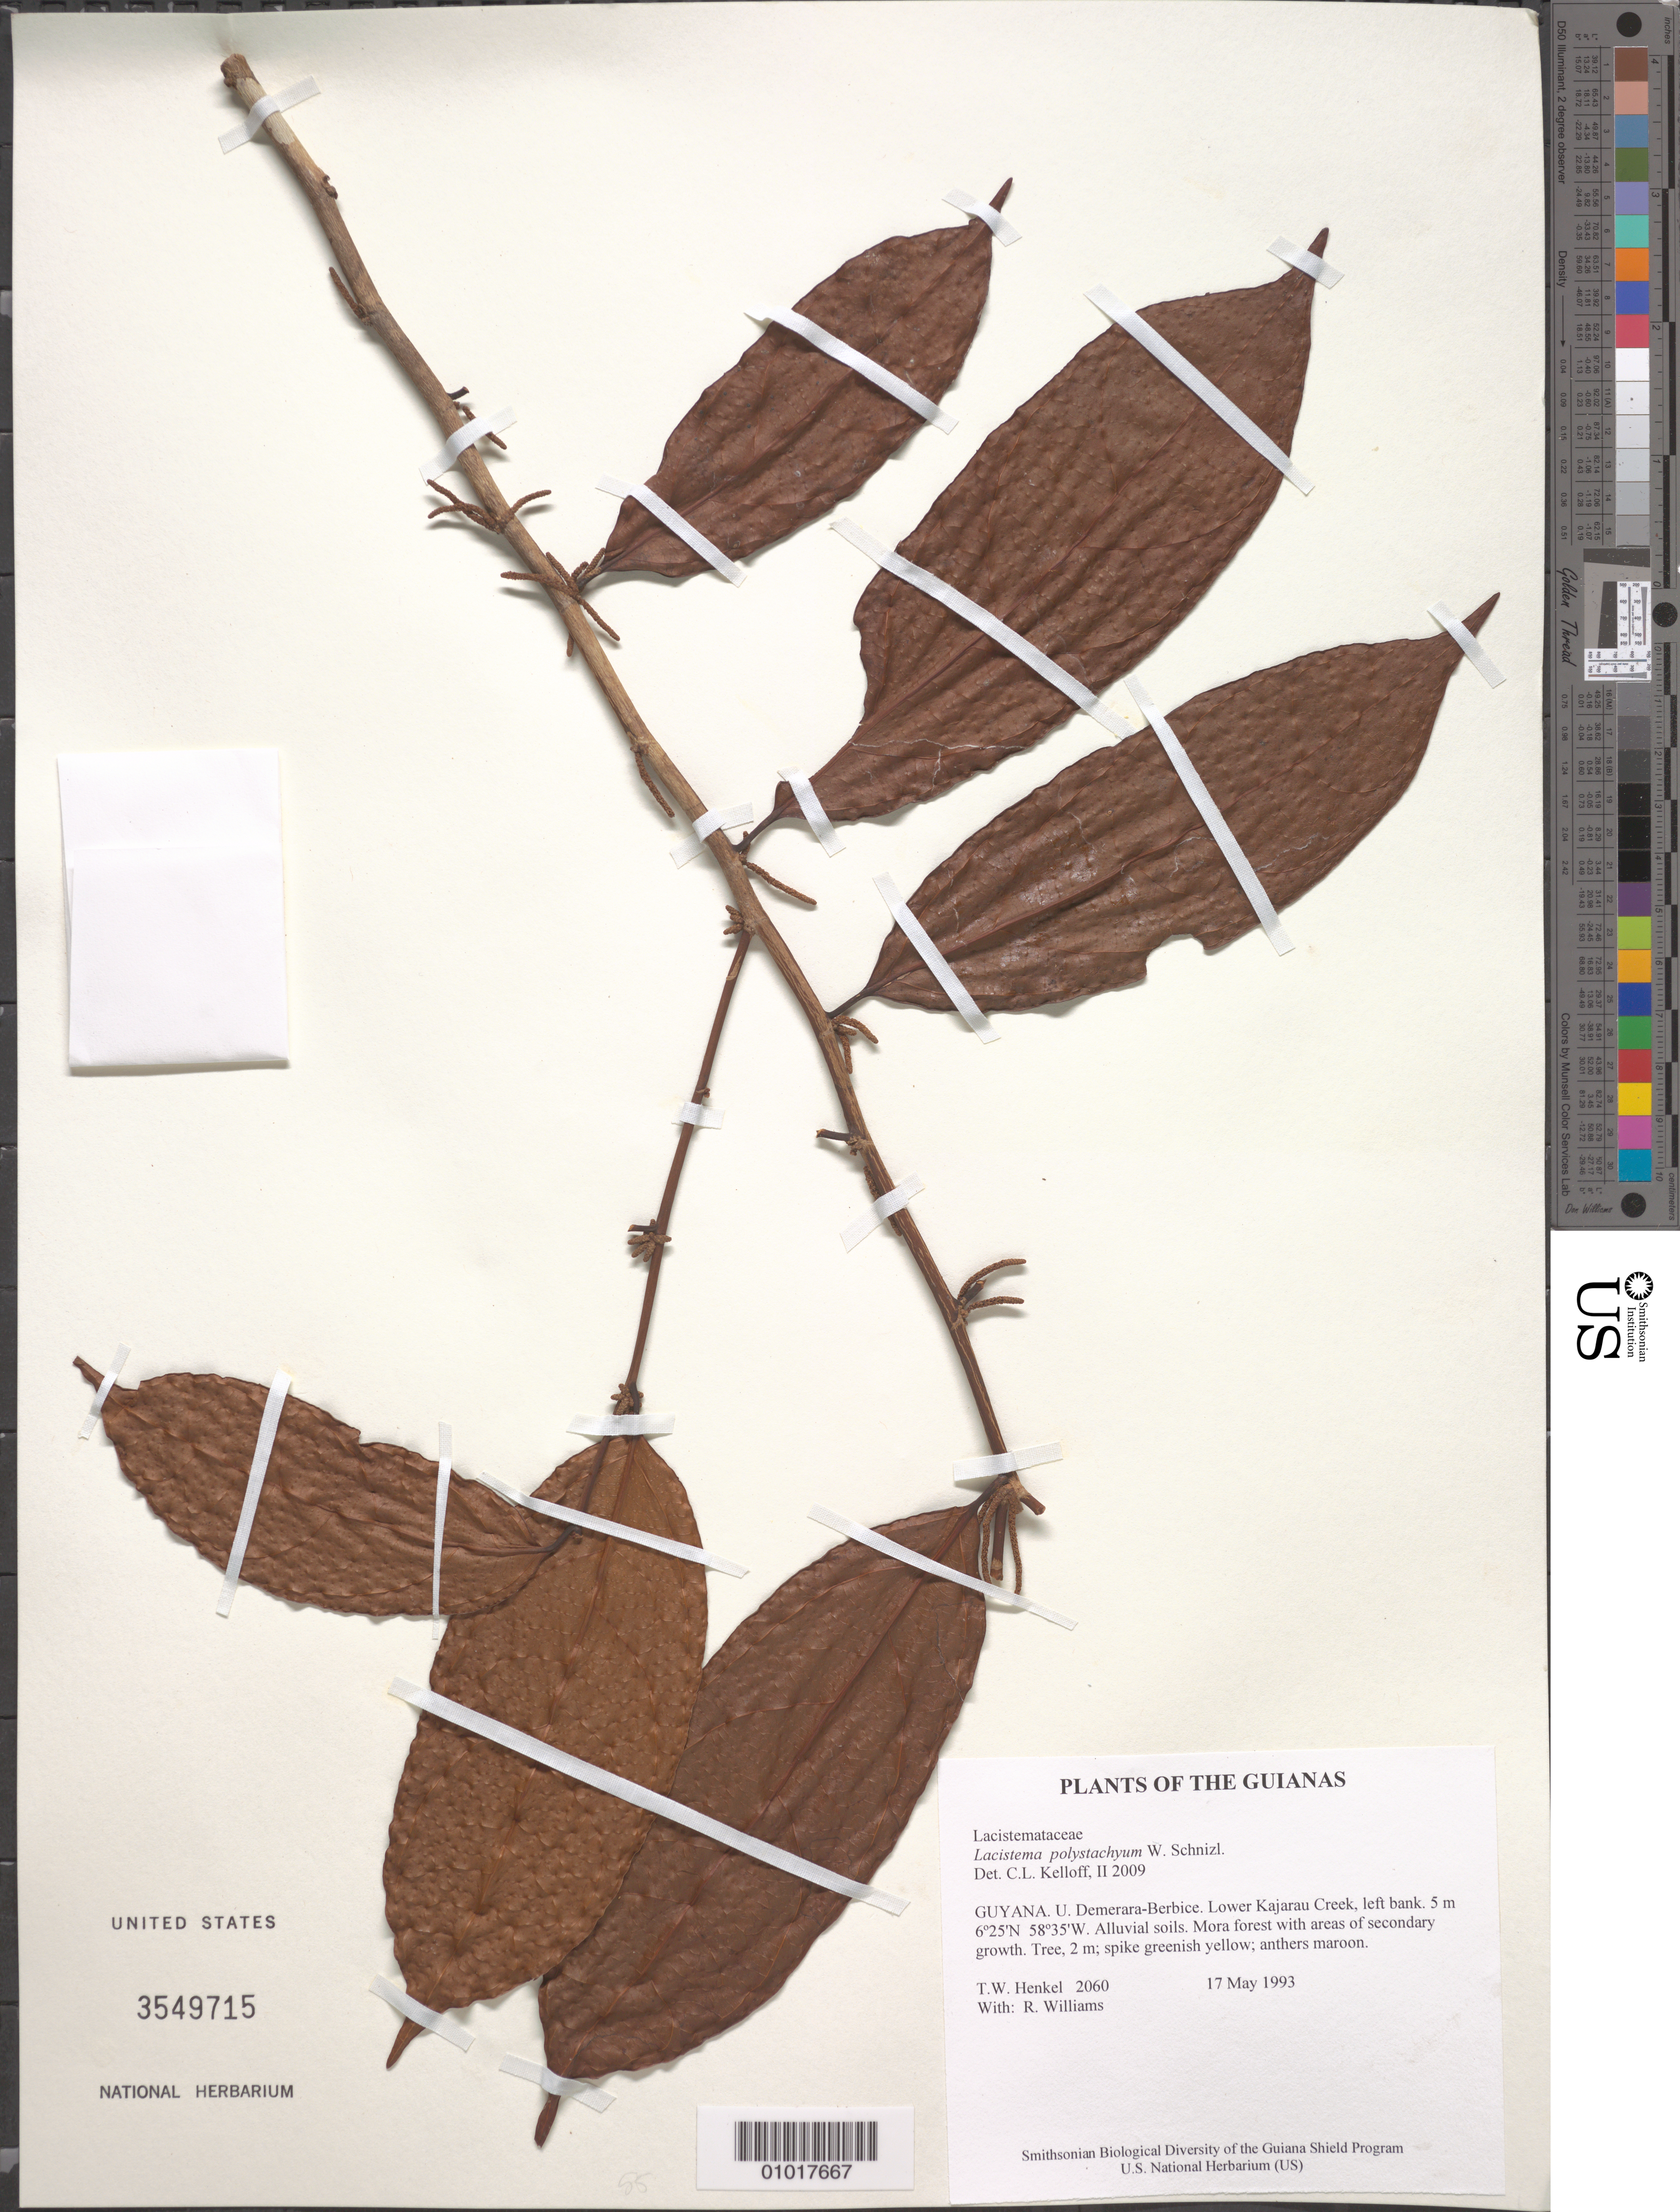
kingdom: Plantae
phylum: Tracheophyta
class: Magnoliopsida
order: Malpighiales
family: Lacistemataceae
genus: Lacistema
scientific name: Lacistema polystachyum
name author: Schnizl.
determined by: Kelloff, Carol L., (US), Smithsonian Institution - National Museum of Natural History (UNITED STATES)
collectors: T. Henkel & R. Williams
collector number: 2060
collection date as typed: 17 May 1993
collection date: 1993-05-17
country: Guyana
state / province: U. Demerara-Berbice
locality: Lower Kajarau Creek, left bank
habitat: Alluvial soils. Mora forest with areas of secondary growth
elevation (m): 5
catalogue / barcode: US 3549715